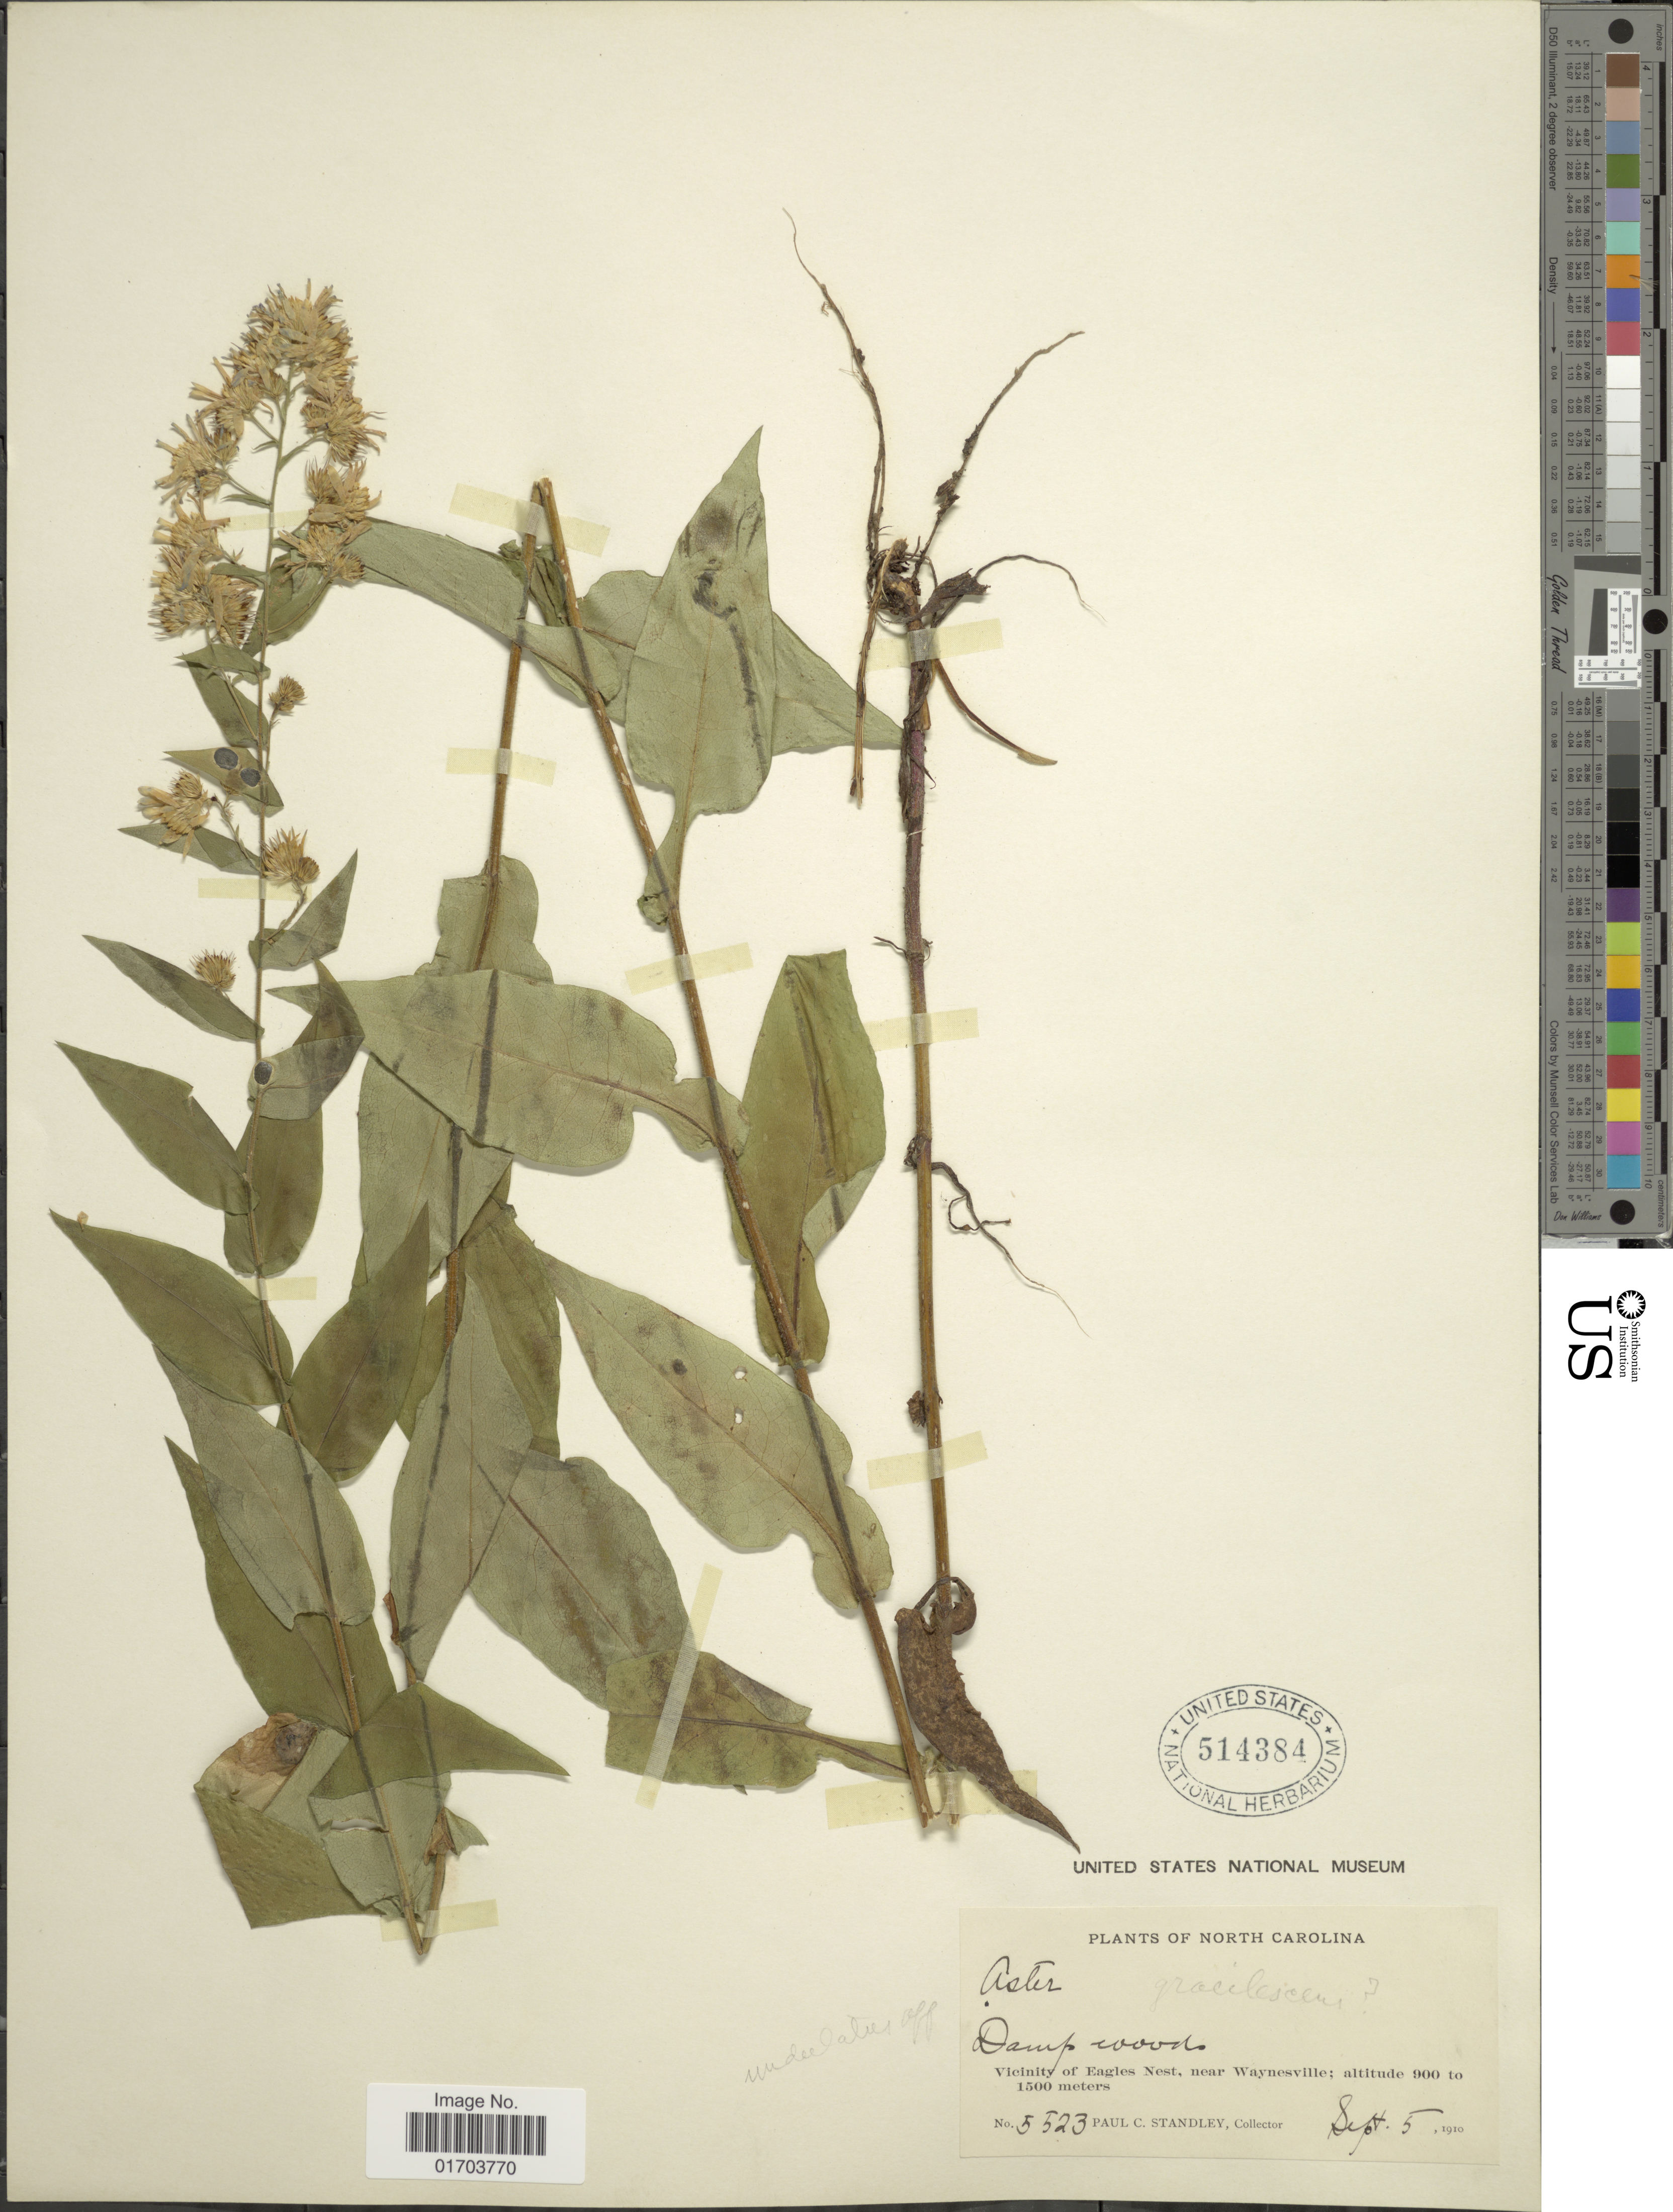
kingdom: Plantae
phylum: Tracheophyta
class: Magnoliopsida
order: Asterales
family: Asteraceae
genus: Symphyotrichum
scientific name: Symphyotrichum undulatum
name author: (L.) G.L. Nesom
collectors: P. C. Standley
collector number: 5523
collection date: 1910-09-05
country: United States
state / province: North Carolina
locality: Damp woods, Vicinity of Eagles Nest, near Waynesville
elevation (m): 900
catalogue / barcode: US 514384